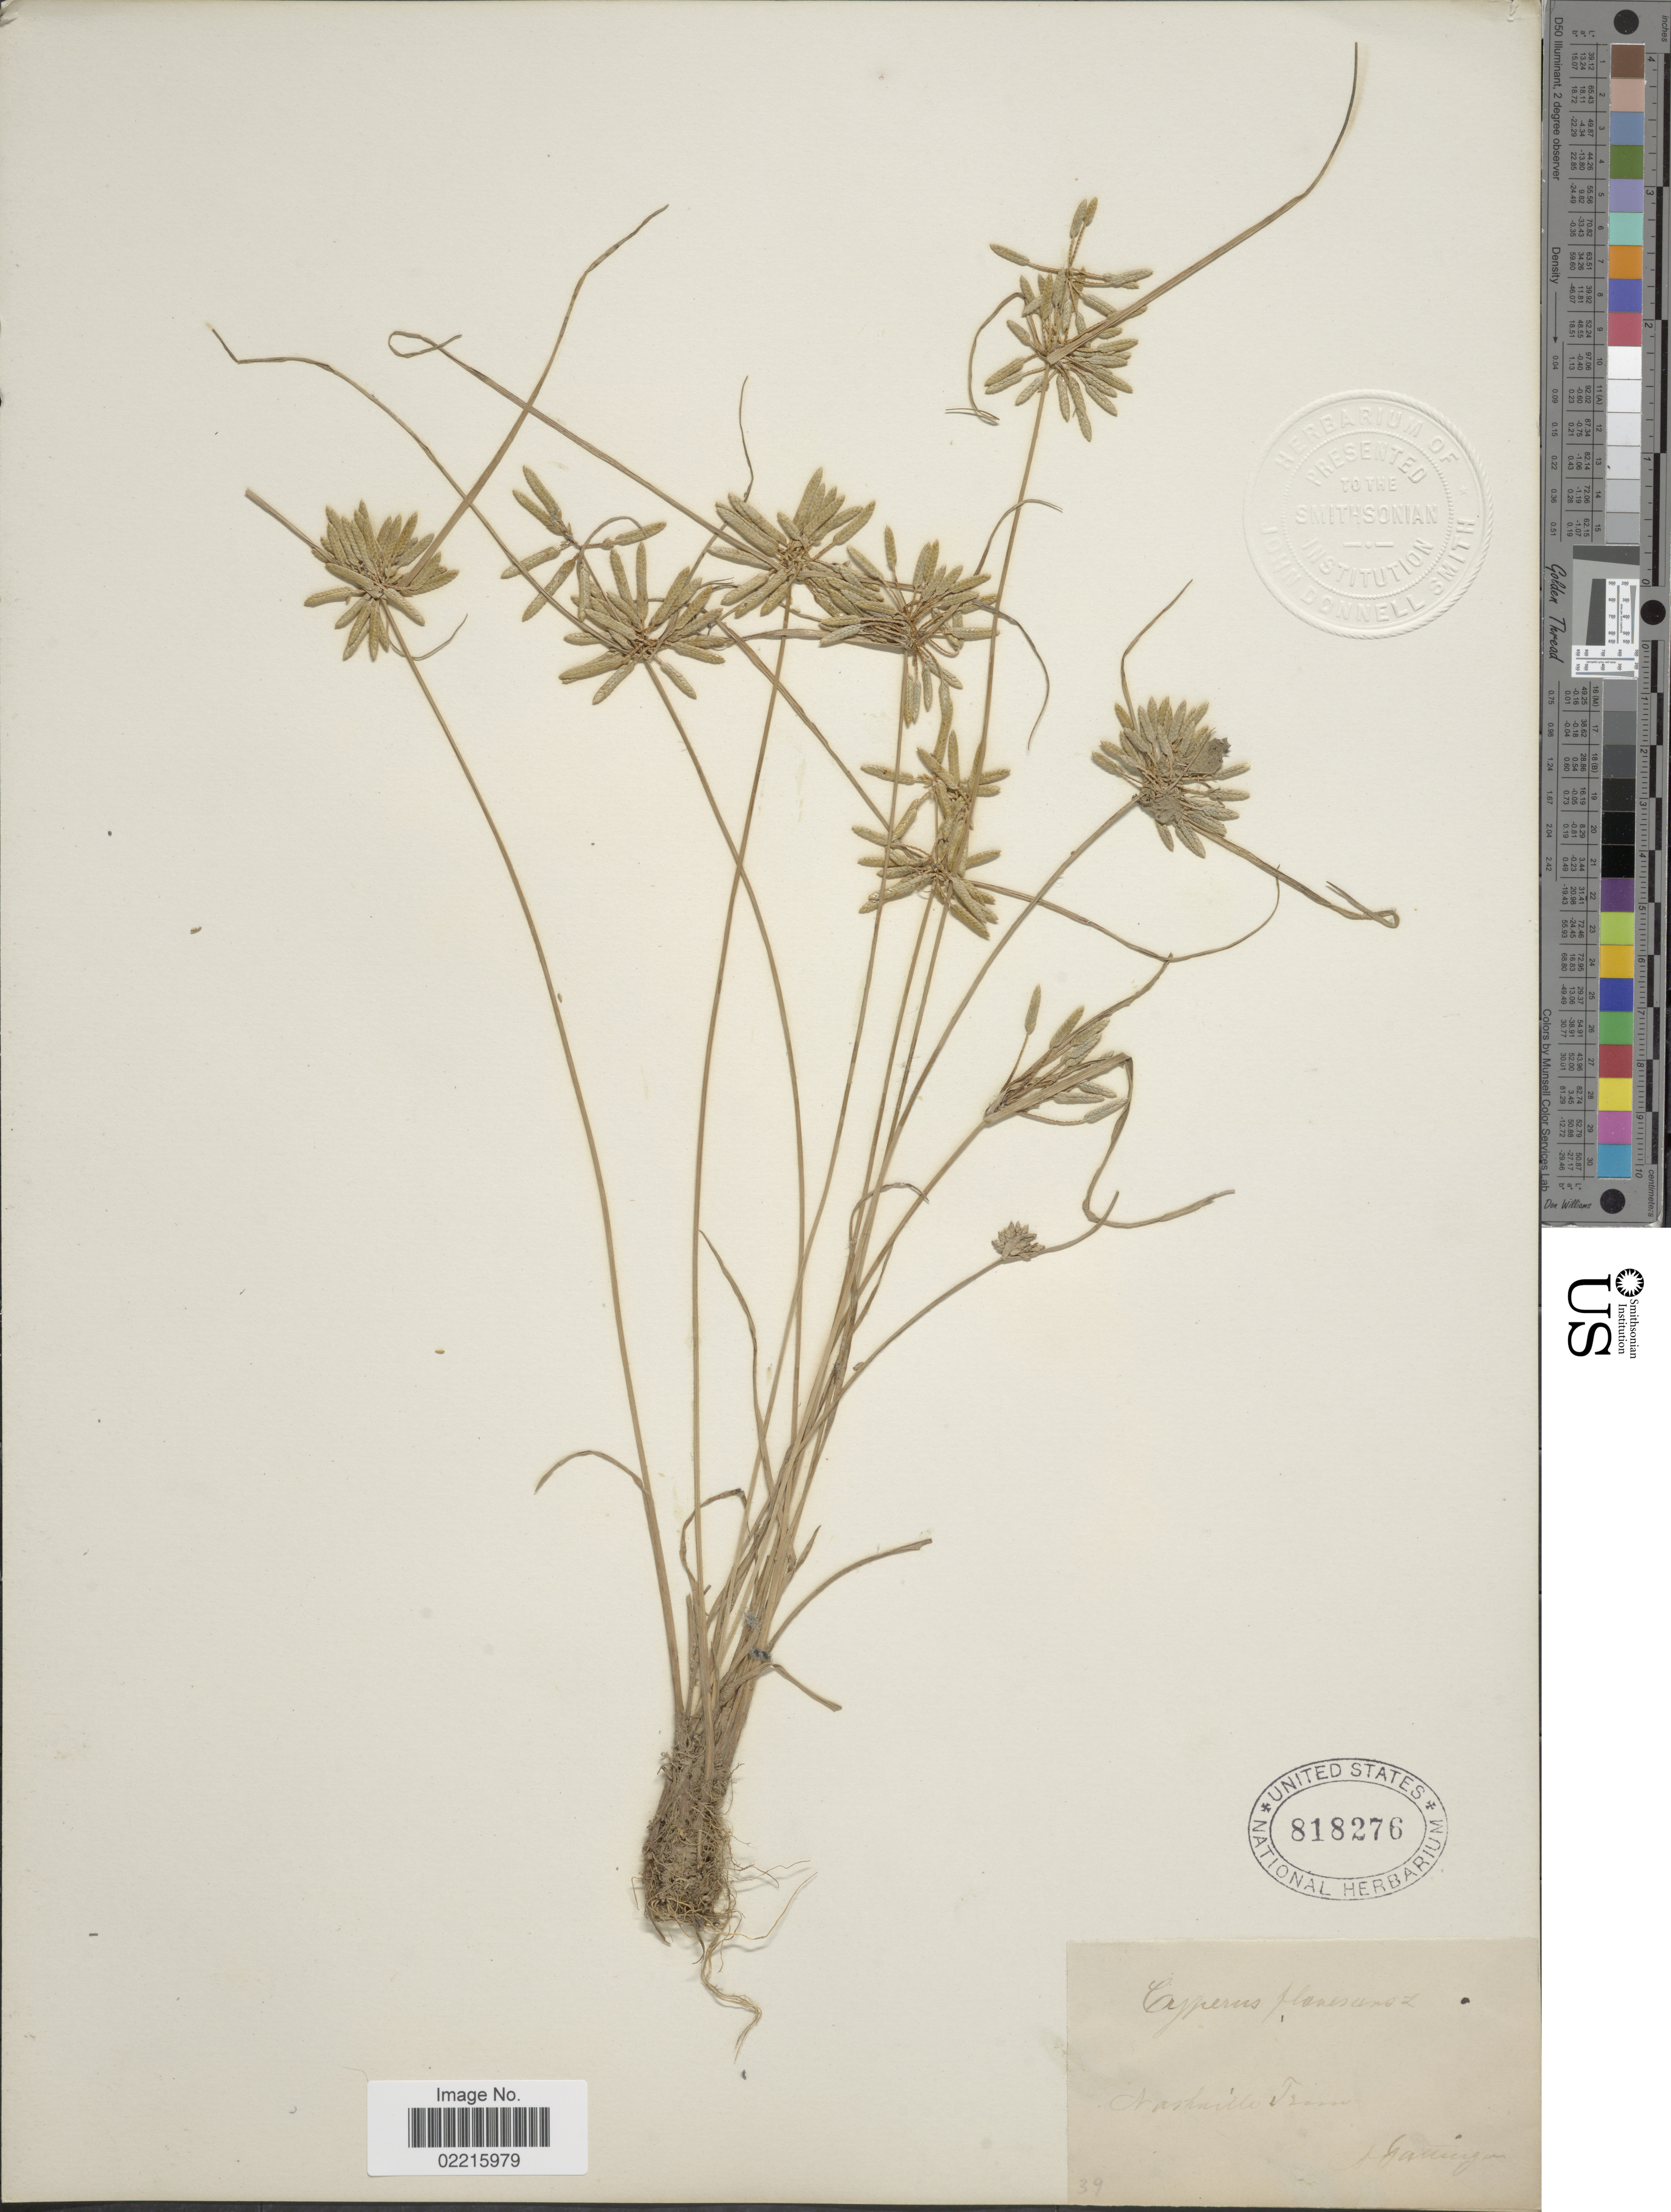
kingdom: Plantae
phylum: Tracheophyta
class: Liliopsida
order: Poales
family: Cyperaceae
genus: Cyperus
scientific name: Cyperus flavescens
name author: L.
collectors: A. Gattinger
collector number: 39 ?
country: United States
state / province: Tennessee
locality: Nashville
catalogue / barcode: US 818276